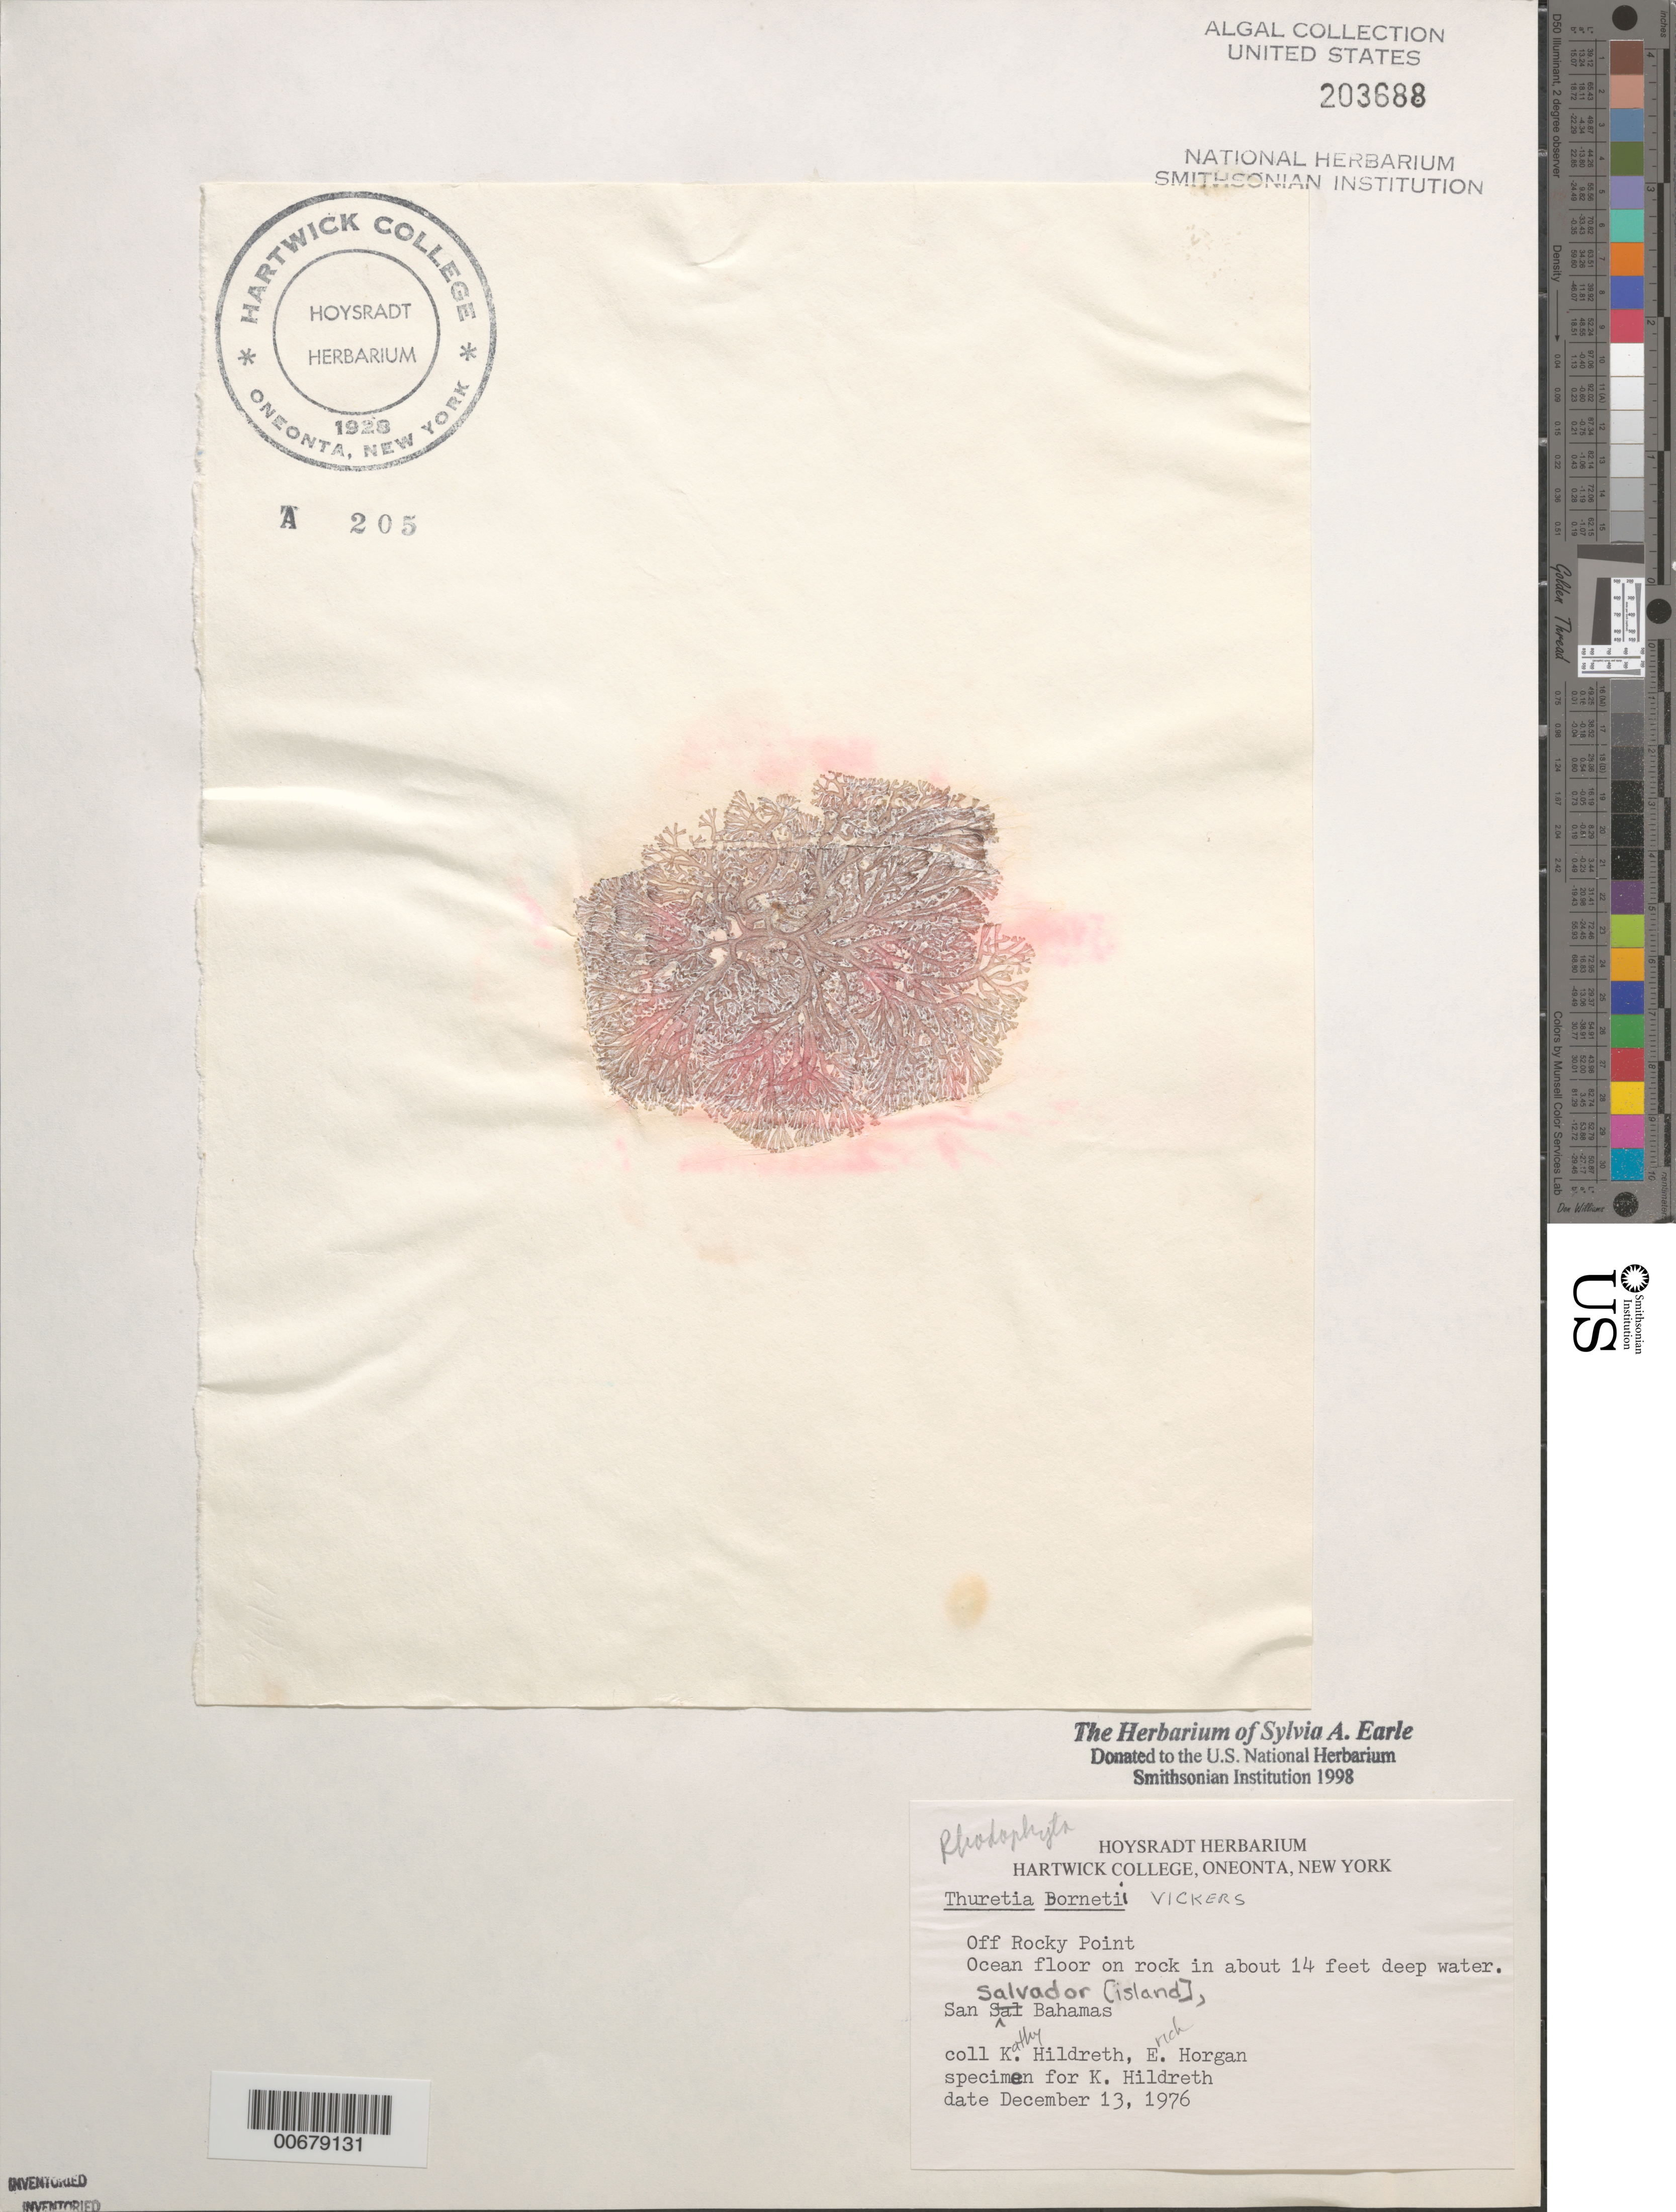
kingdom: Plantae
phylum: Rhodophyta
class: Florideophyceae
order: Ceramiales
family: Dasyaceae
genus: Thuretia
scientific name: Thuretia bornetii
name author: Vickers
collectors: K. Hildreth & E. Horgan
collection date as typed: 13 Dec 1976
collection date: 1976-12-13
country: Bahamas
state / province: San Salvador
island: San Salvador Island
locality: Off Rocky Point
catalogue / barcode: US 203688